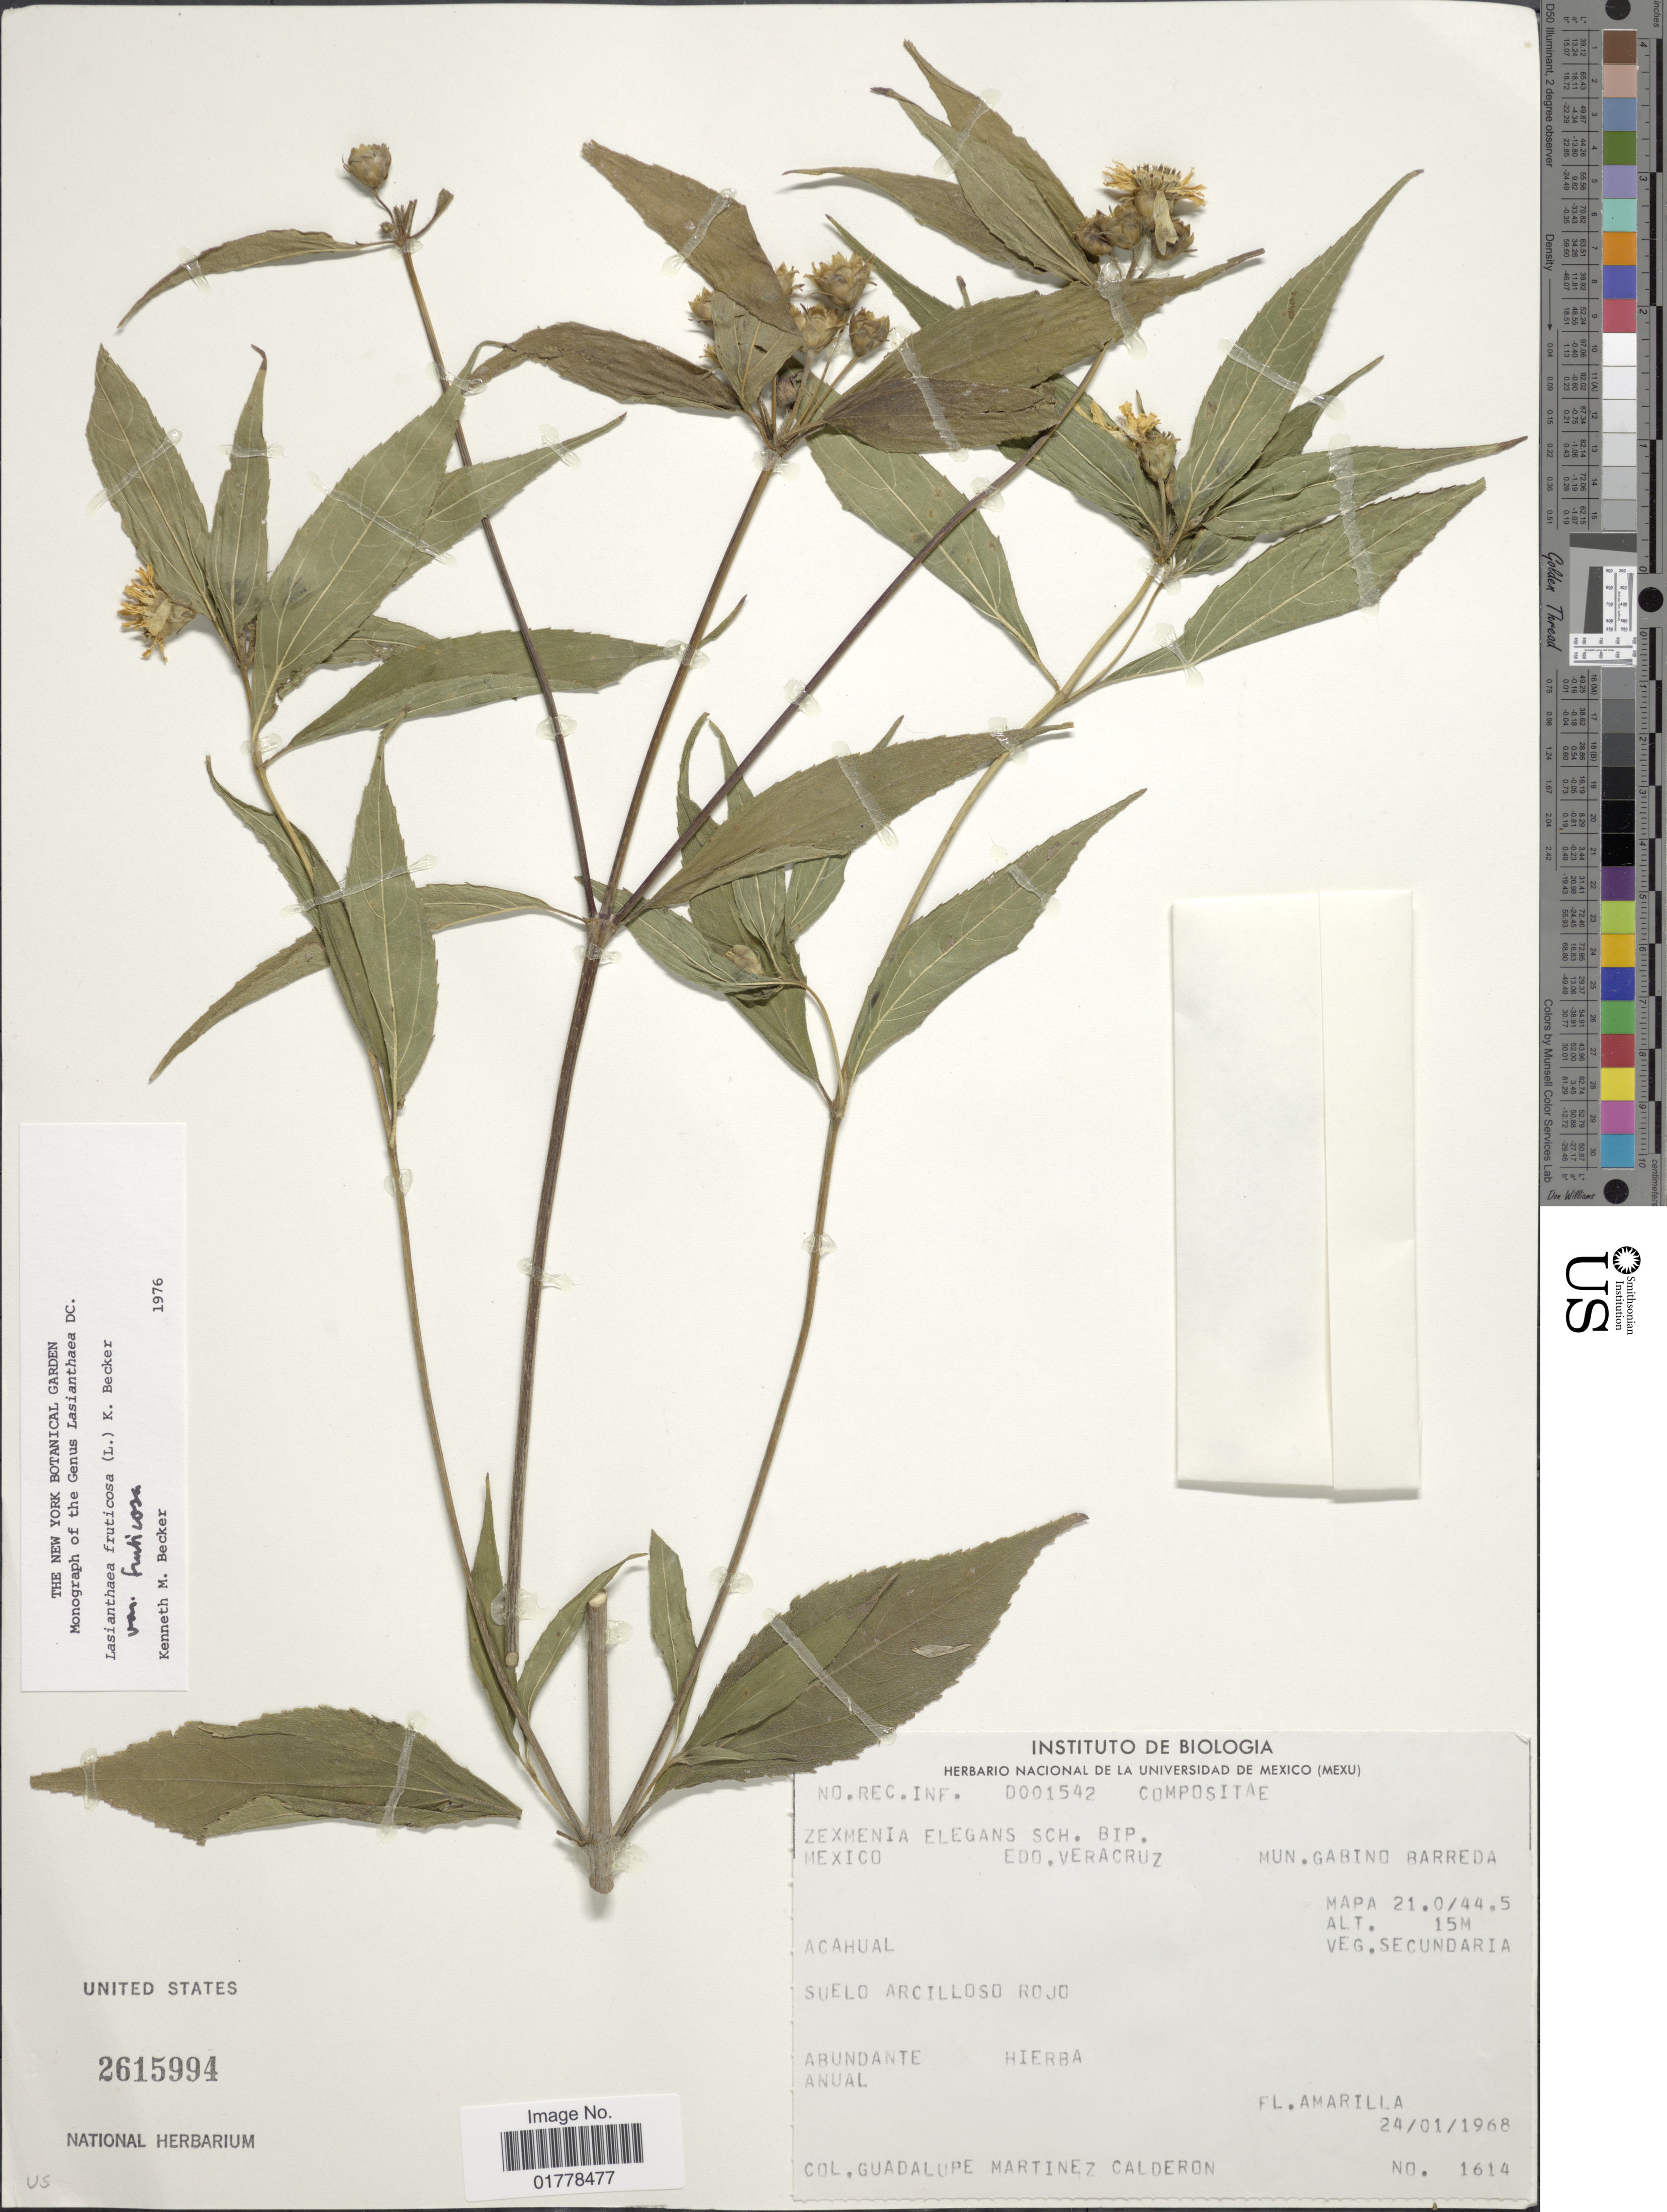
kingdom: Plantae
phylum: Tracheophyta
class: Magnoliopsida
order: Asterales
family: Asteraceae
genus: Lasianthaea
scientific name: Lasianthaea fruticosa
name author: (L.) K.M. Becker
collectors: G. M. Calderon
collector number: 1614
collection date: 1968-01-24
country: Mexico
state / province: Veracruz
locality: Mexico. Edo. Veracruz. Mun. Gabino Barreda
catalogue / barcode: US 2615994